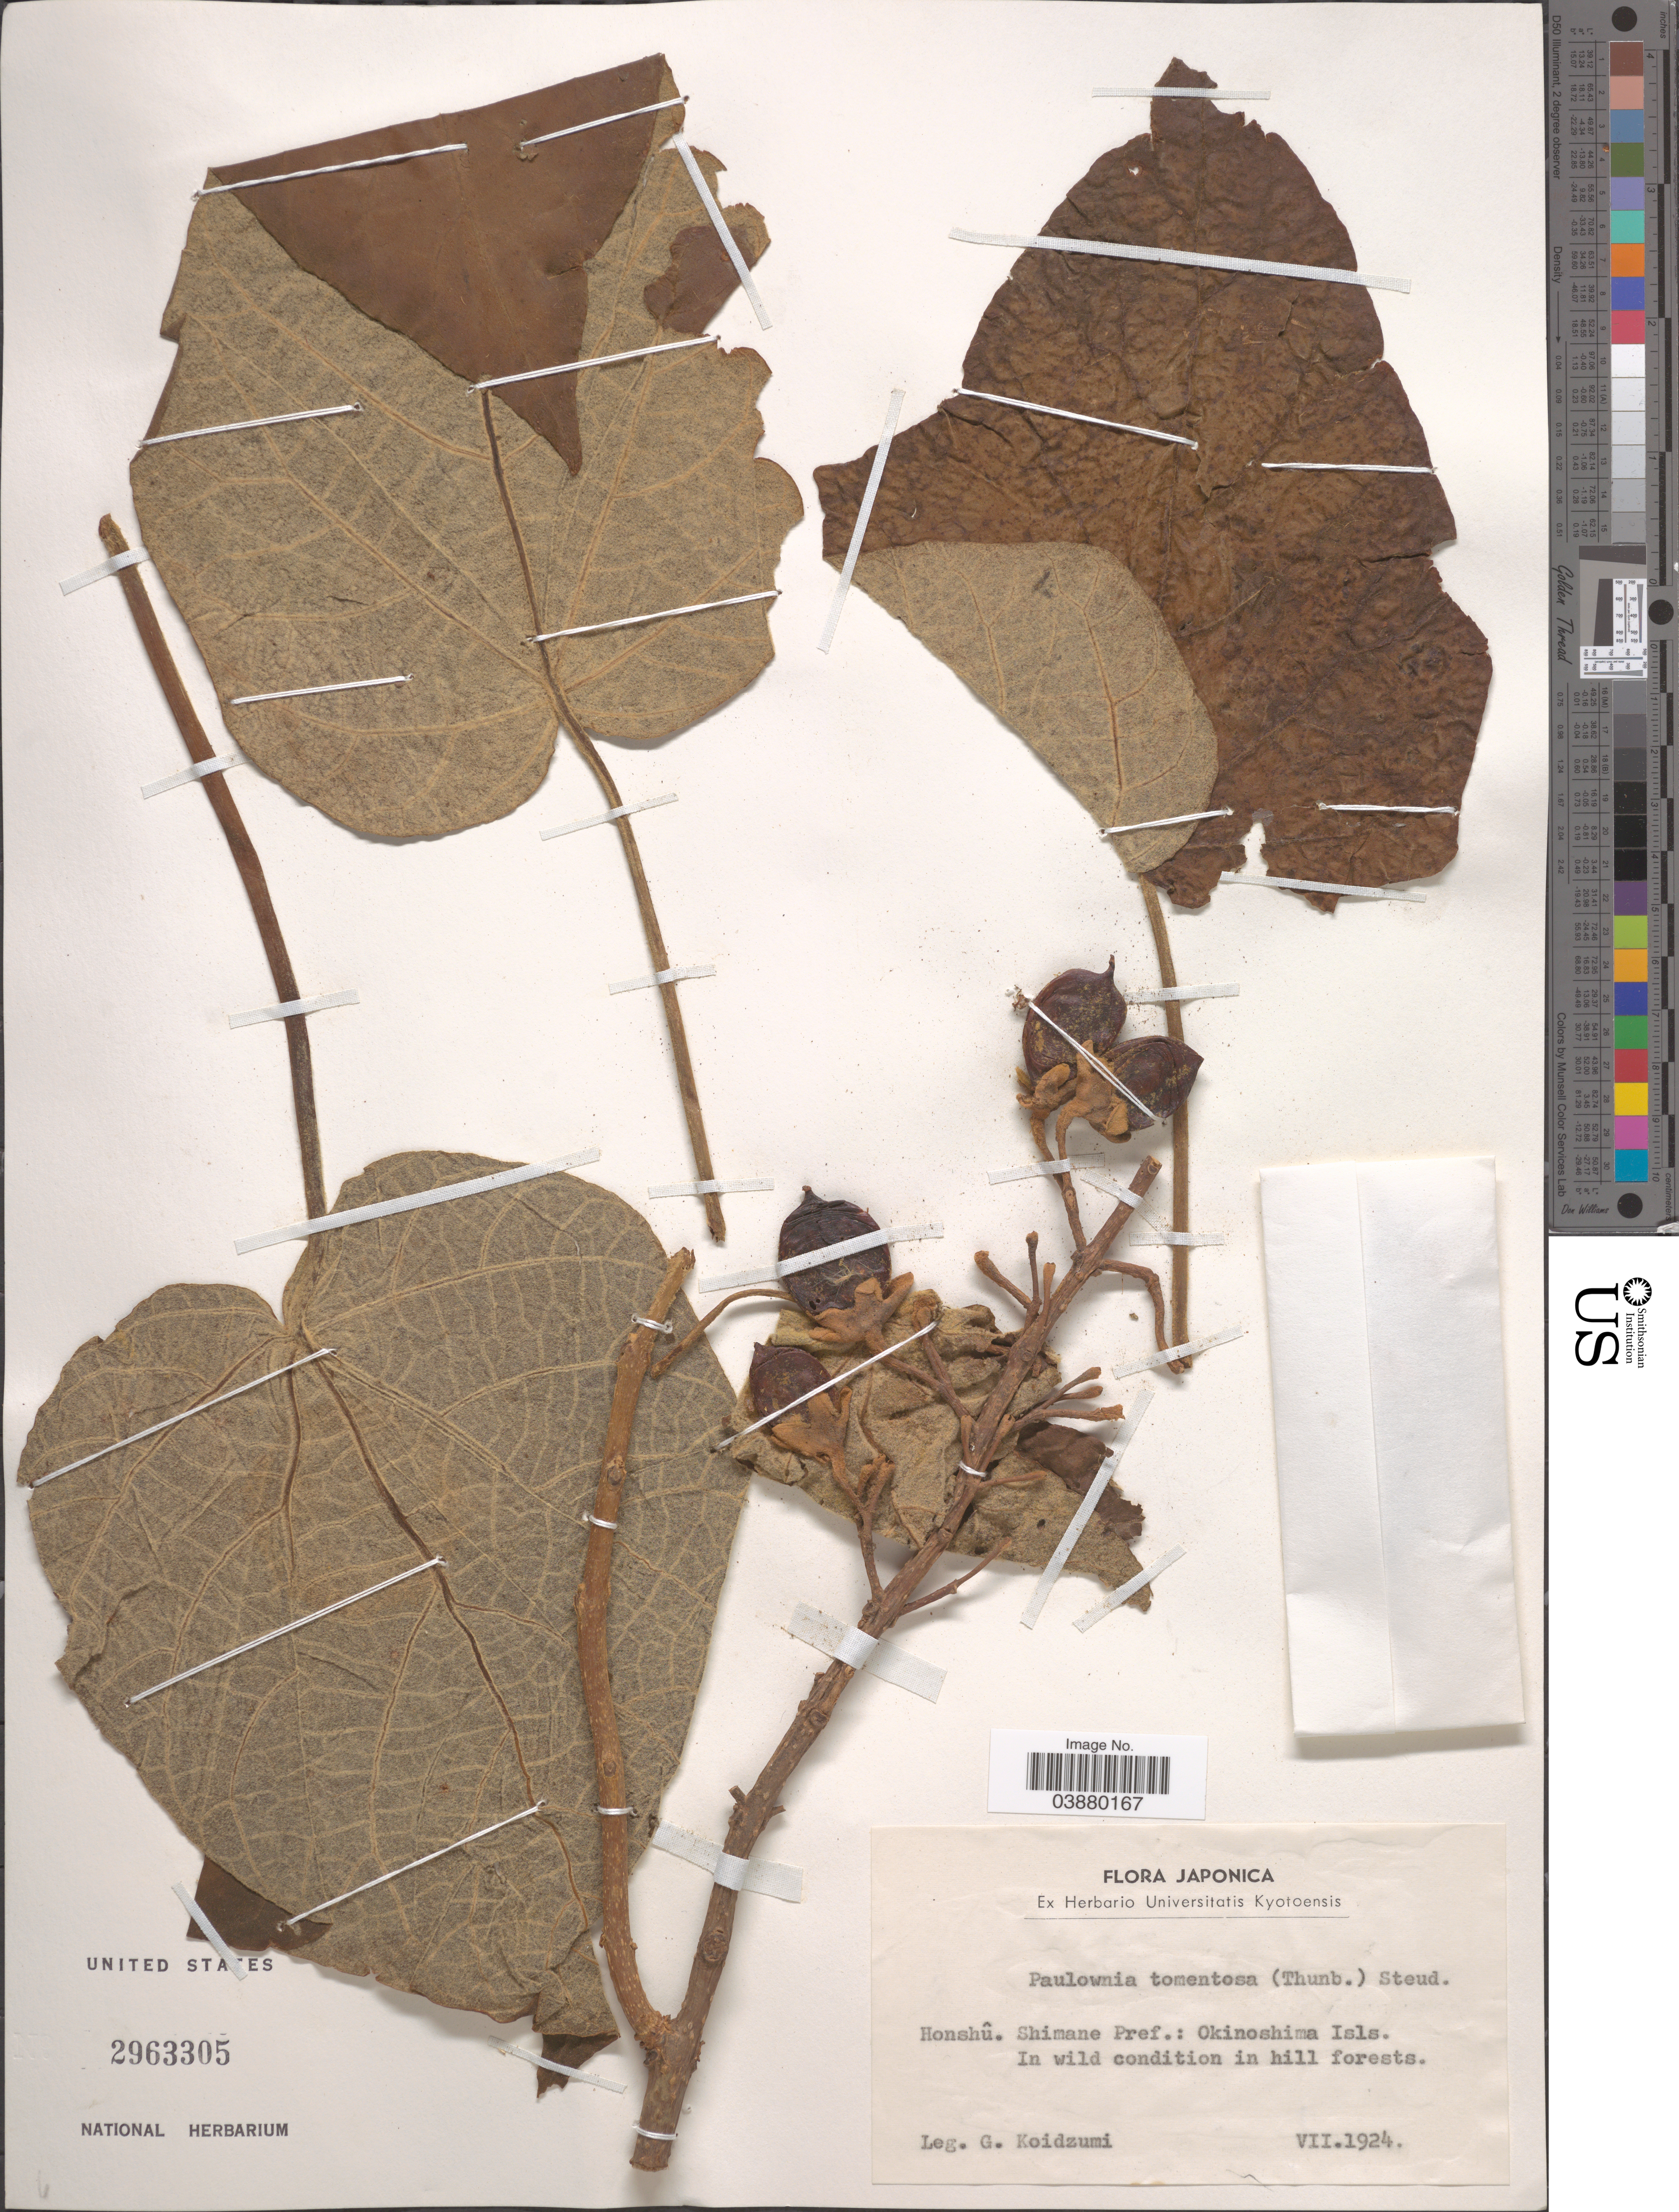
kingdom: Plantae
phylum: Tracheophyta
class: Magnoliopsida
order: Lamiales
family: Paulowniaceae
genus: Paulownia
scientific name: Paulownia tomentosa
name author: (Thunb.) Siebold & Zucc. ex Steud.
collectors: G. Koidzumi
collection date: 1924-07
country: Japan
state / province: Simane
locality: Honshû. Shimane Pref.: Okinoshima Isls.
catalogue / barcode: US 2963305